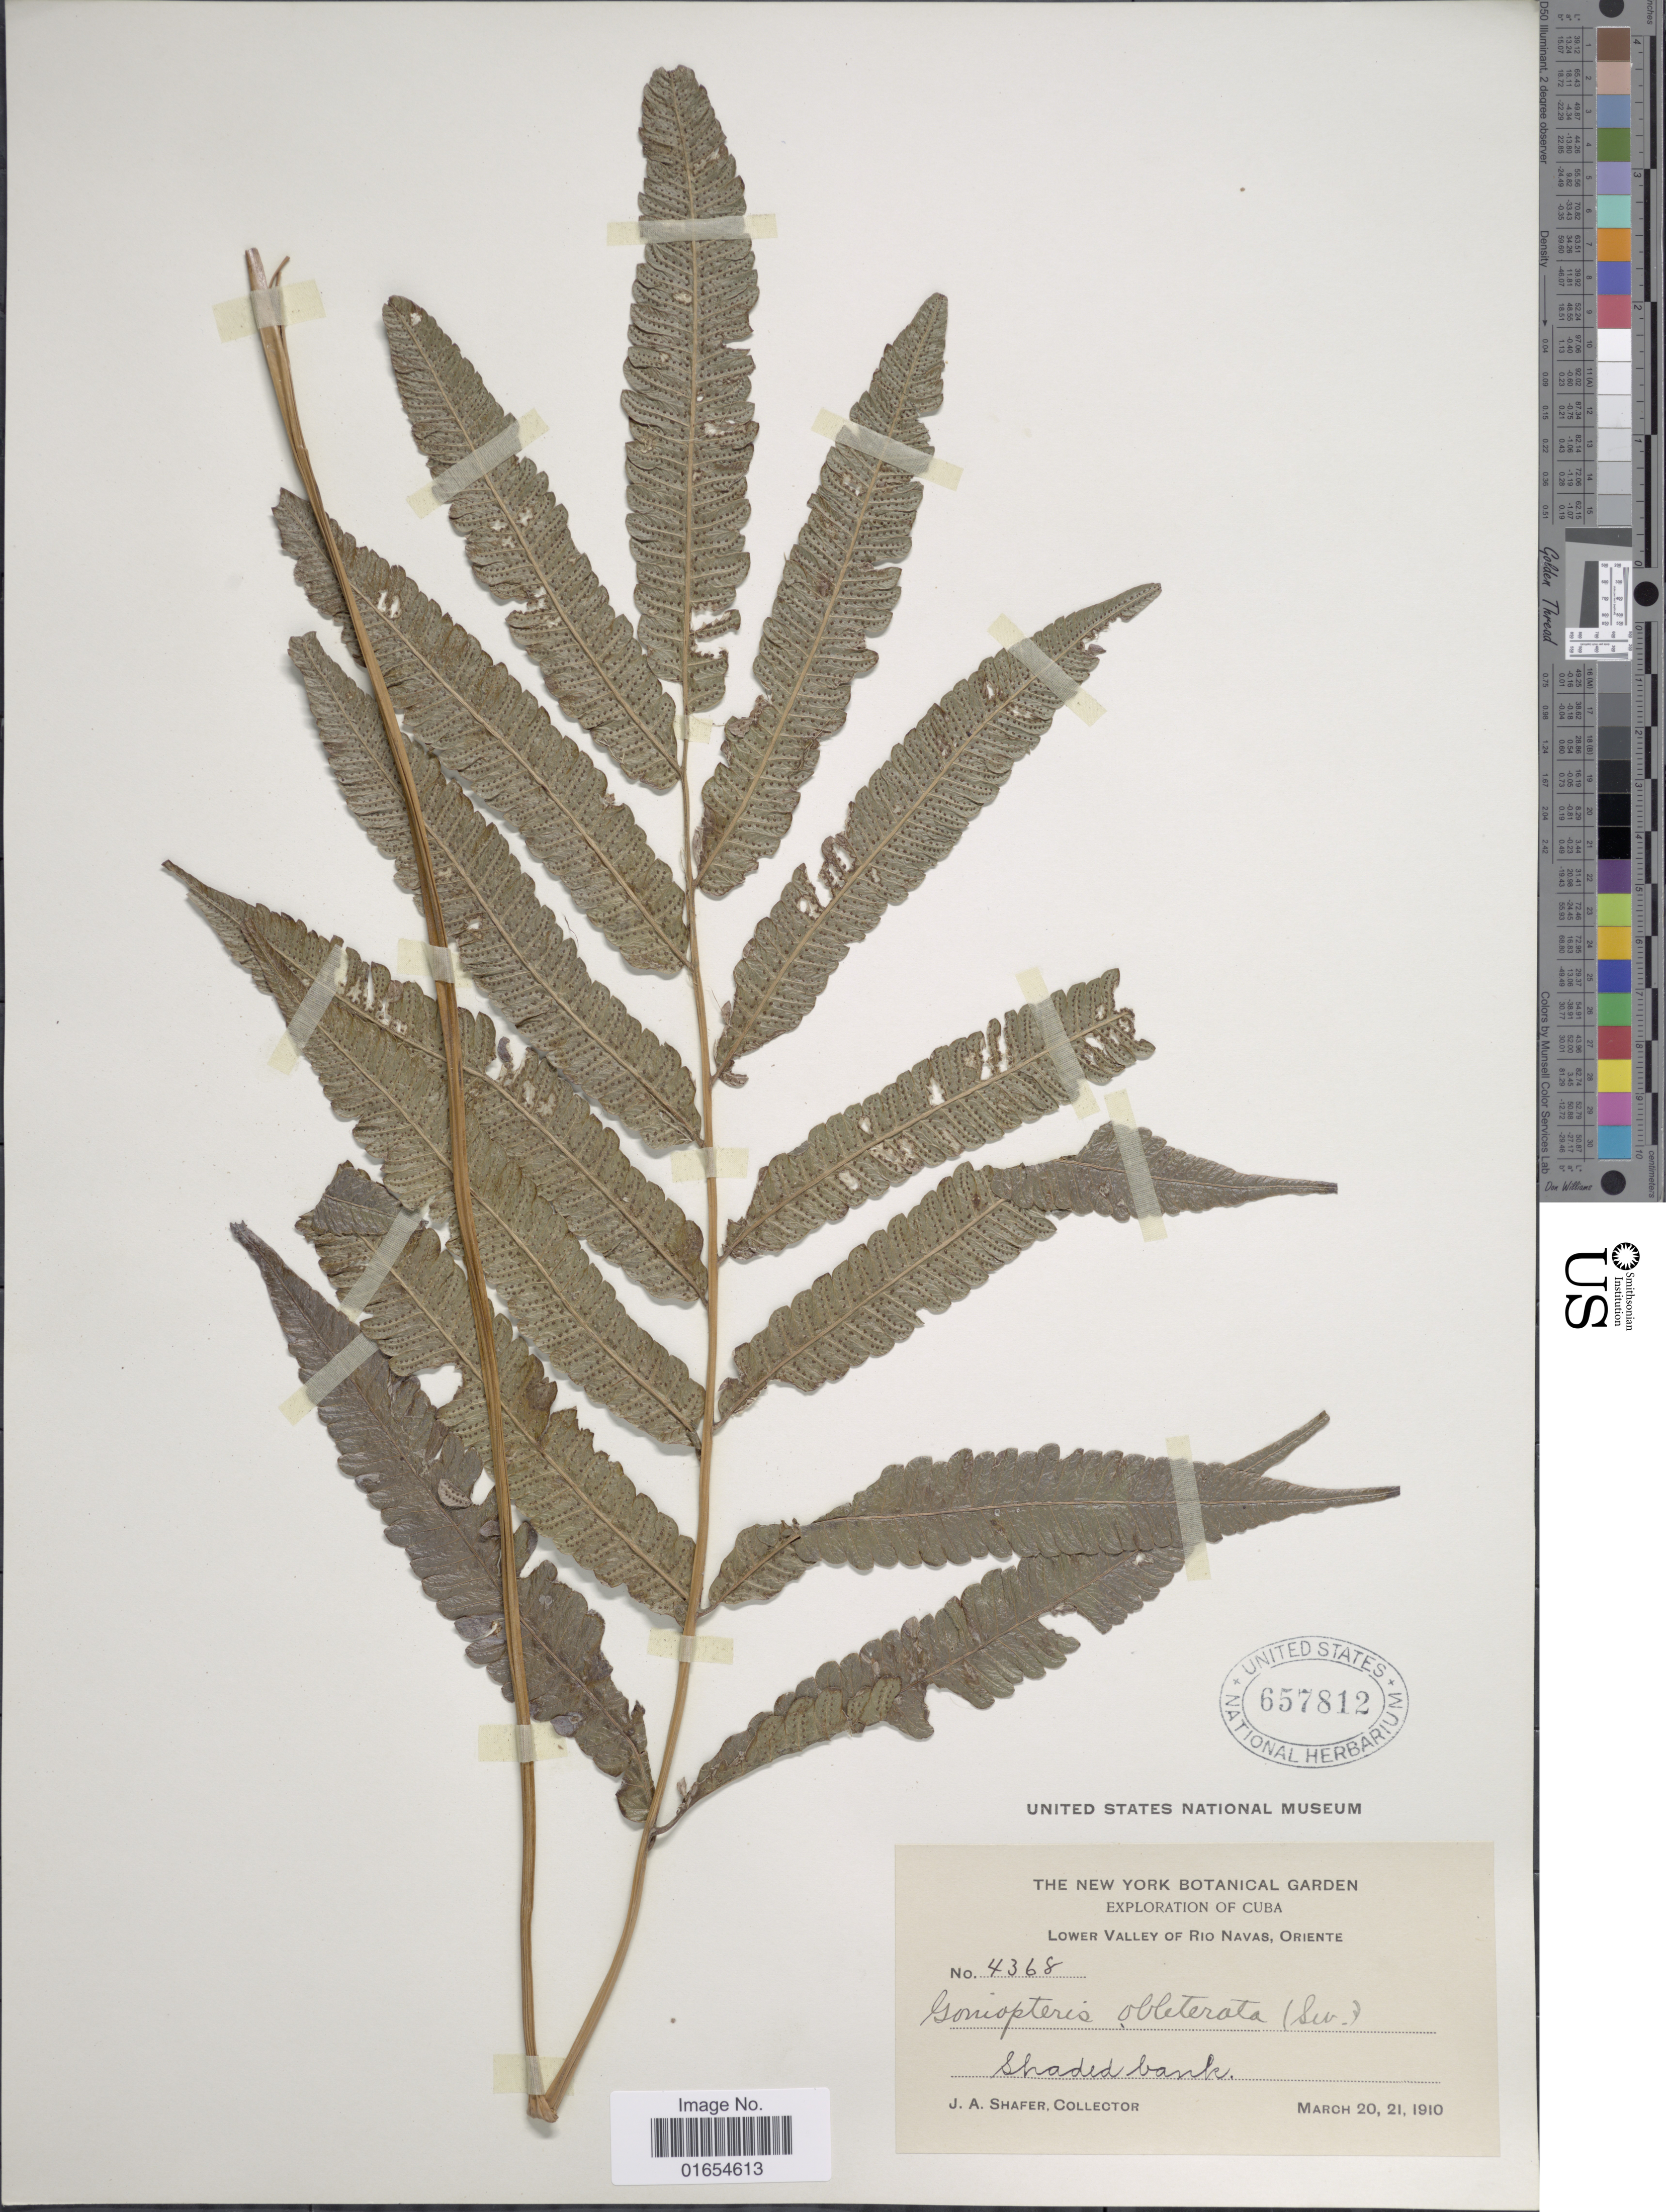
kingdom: Plantae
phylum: Tracheophyta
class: Polypodiopsida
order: Polypodiales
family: Thelypteridaceae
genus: Goniopteris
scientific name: Goniopteris obliterata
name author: (Sw.) C. Presl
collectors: J. A. Shafer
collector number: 4368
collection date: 1910-03-20/1910-03-21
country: Cuba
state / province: Oriente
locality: Lower Valley of Rio Navas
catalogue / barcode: US 657812